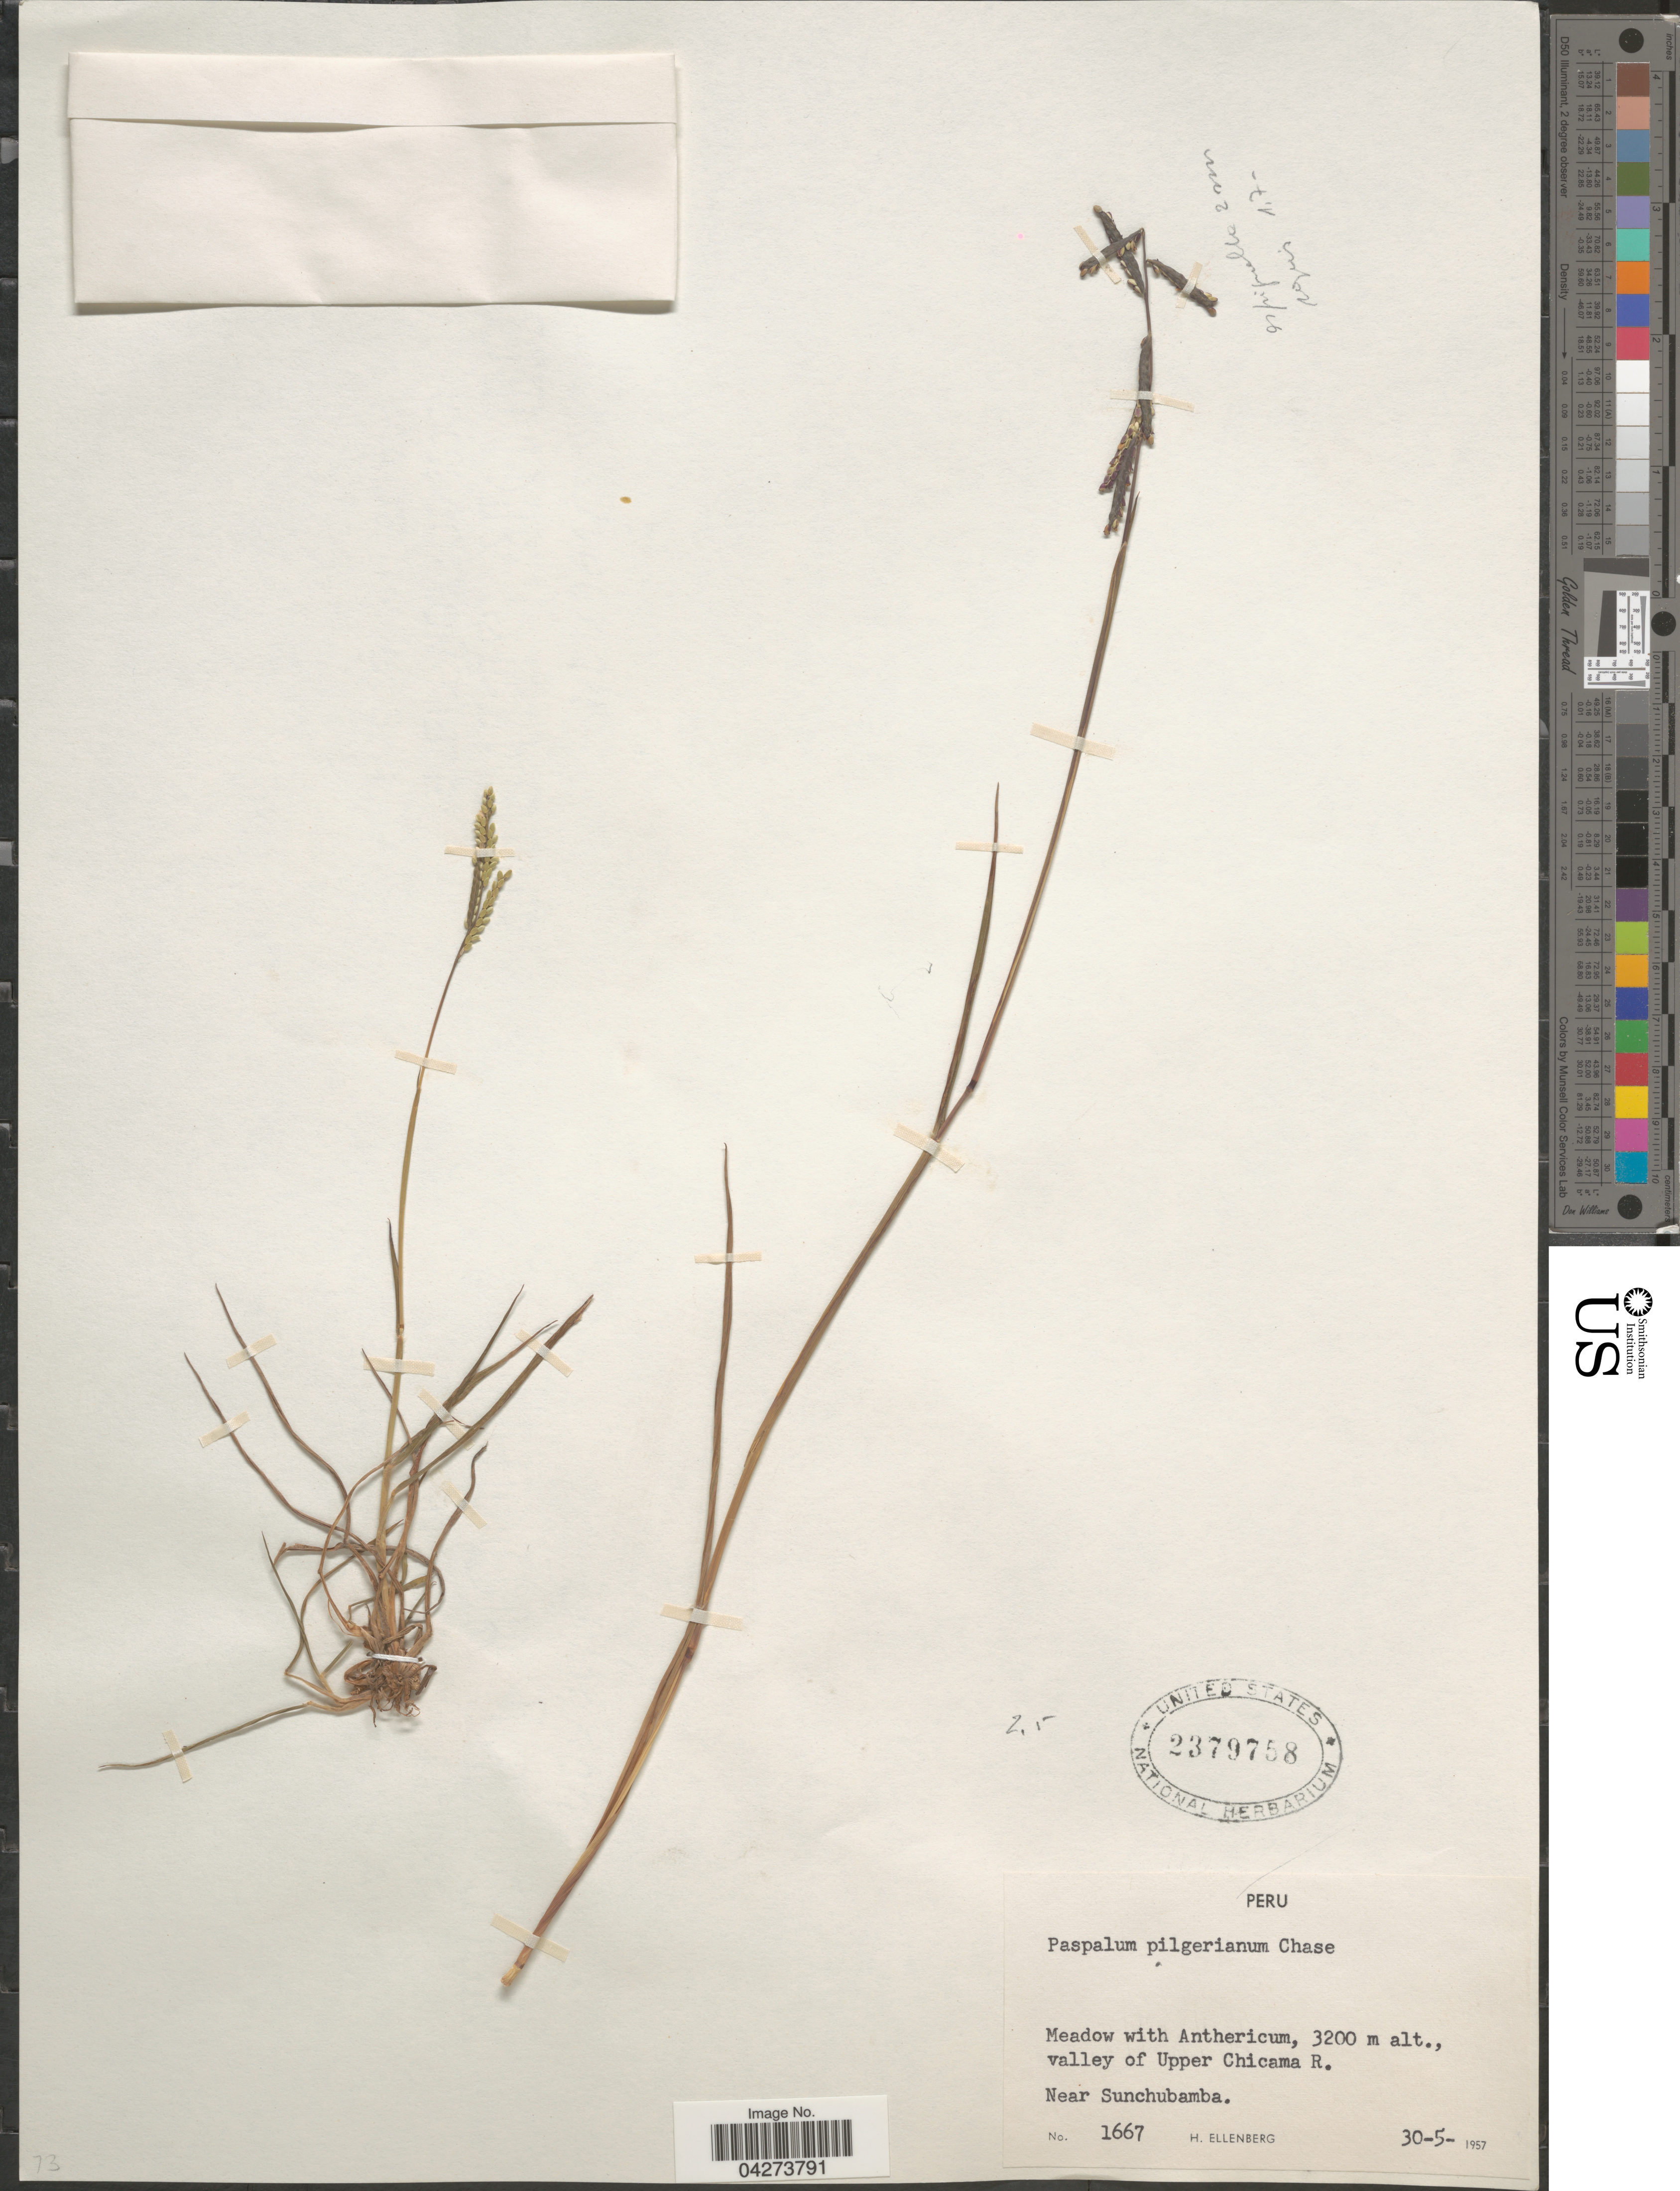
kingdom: Plantae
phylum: Tracheophyta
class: Liliopsida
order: Poales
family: Poaceae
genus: Paspalum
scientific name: Paspalum pilgerianum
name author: Chase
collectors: H. Ellenberg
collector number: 1667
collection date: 1957-05-30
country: Peru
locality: Valley of Upper Chicama R. Near Sunchubamba.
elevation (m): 3200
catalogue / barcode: US 2379758